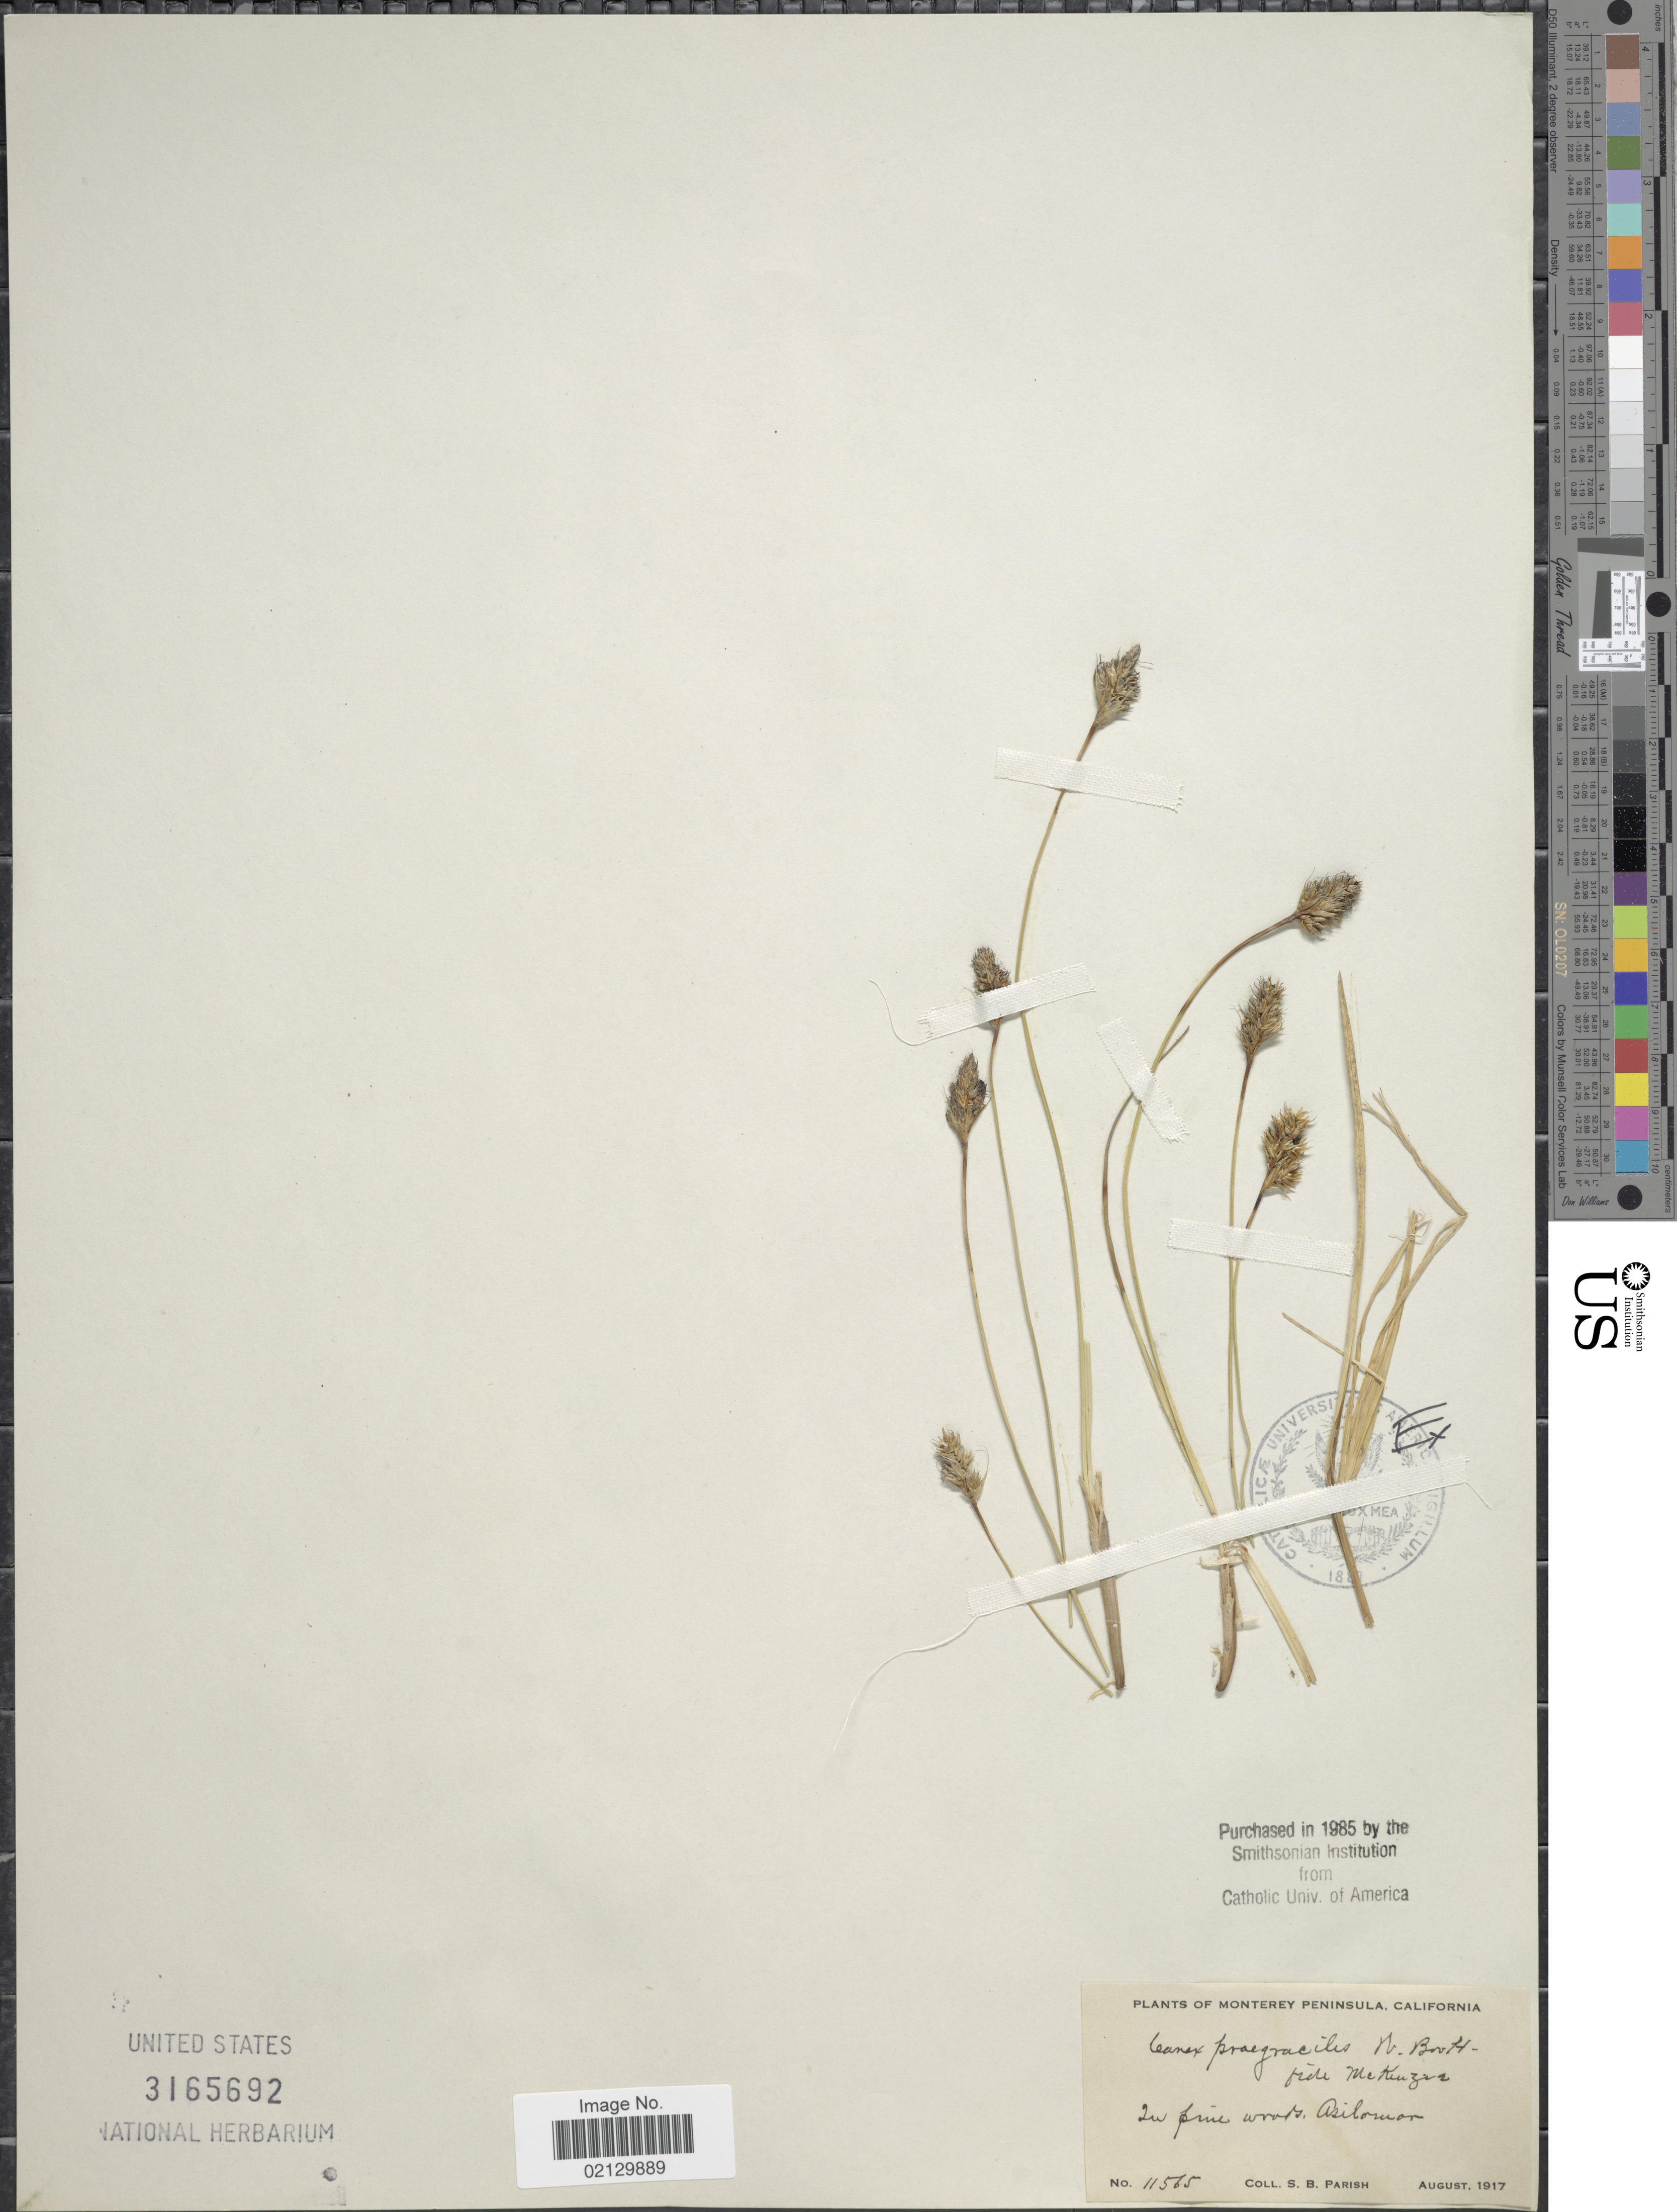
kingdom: Plantae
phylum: Tracheophyta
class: Liliopsida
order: Poales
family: Cyperaceae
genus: Carex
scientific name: Carex praegracilis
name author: W. Boott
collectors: S. B. Parish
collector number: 11565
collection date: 1917-08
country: United States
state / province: California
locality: Monetery Peninsula, California. In pine woods, Asilomar.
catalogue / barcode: US 3165692